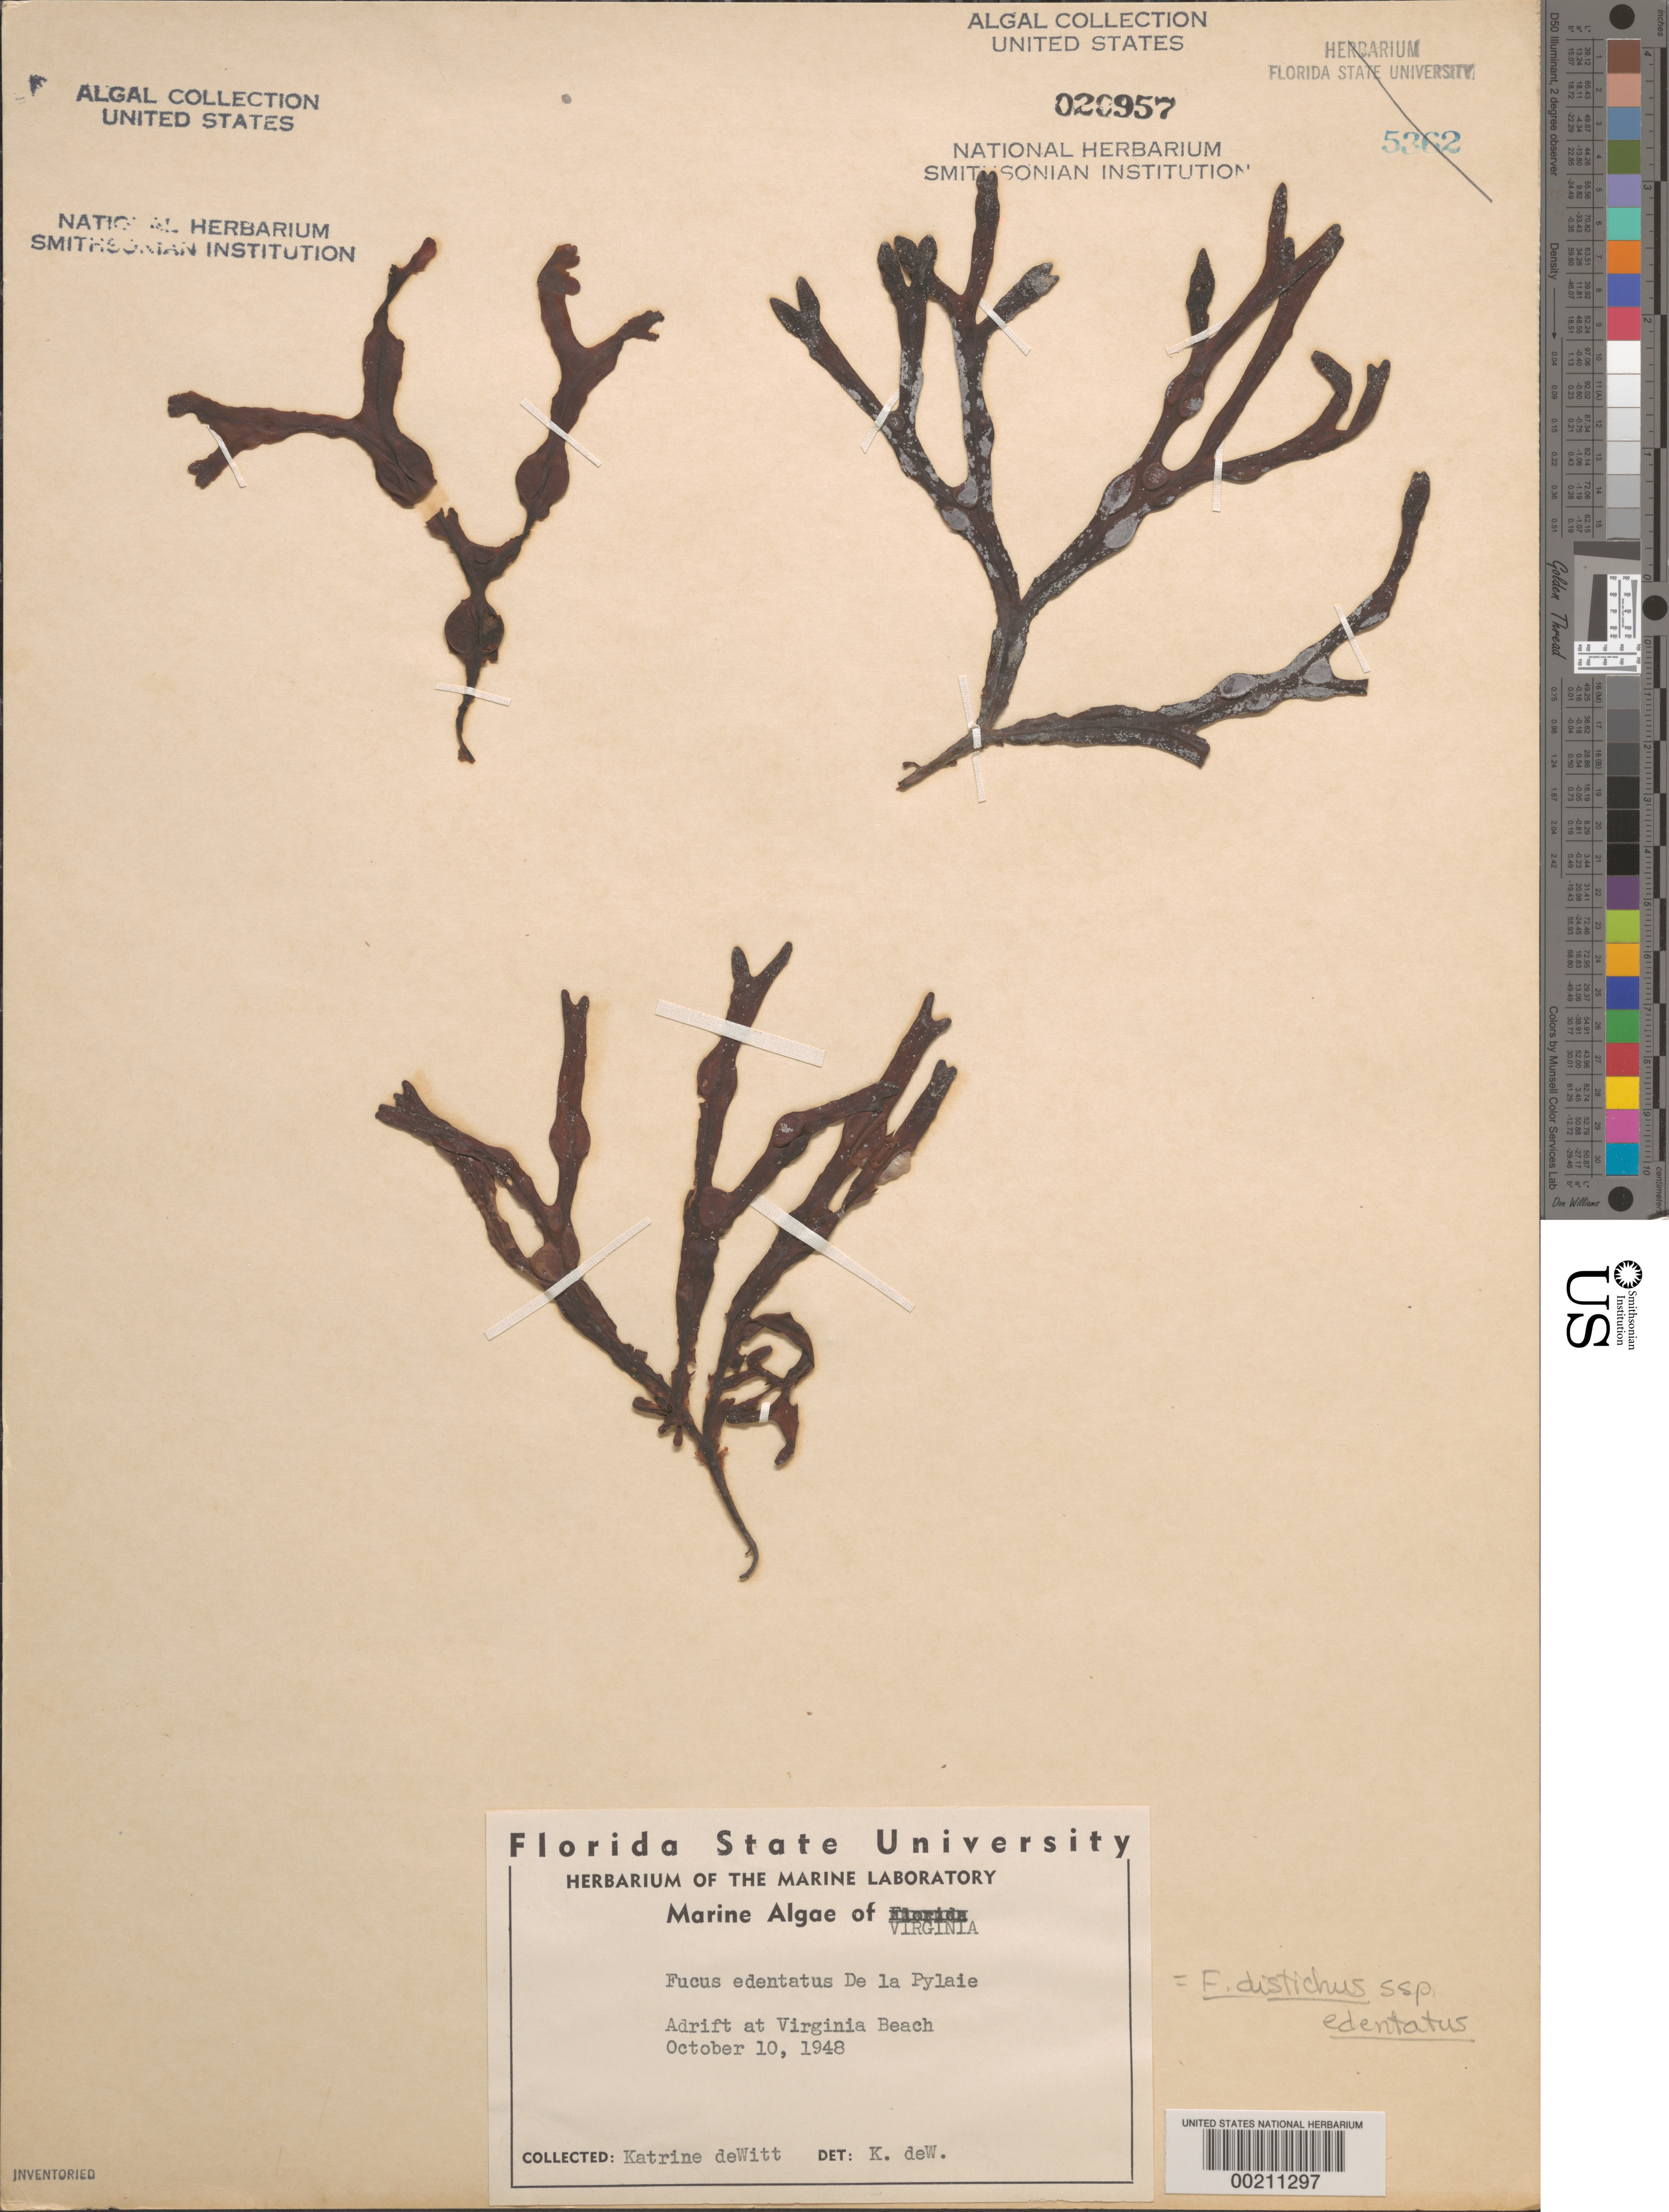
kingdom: Chromista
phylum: Ochrophyta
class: Phaeophyceae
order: Fucales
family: Fucaceae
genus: Fucus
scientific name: Fucus distichus subsp. edentatus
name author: (Bach. Pyl.) H.T. Powell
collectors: K. deWitt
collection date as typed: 10 Oct 1948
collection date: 1948-10-10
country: United States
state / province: Virginia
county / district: City of Virginia Beach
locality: Virginia Beach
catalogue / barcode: US 20957